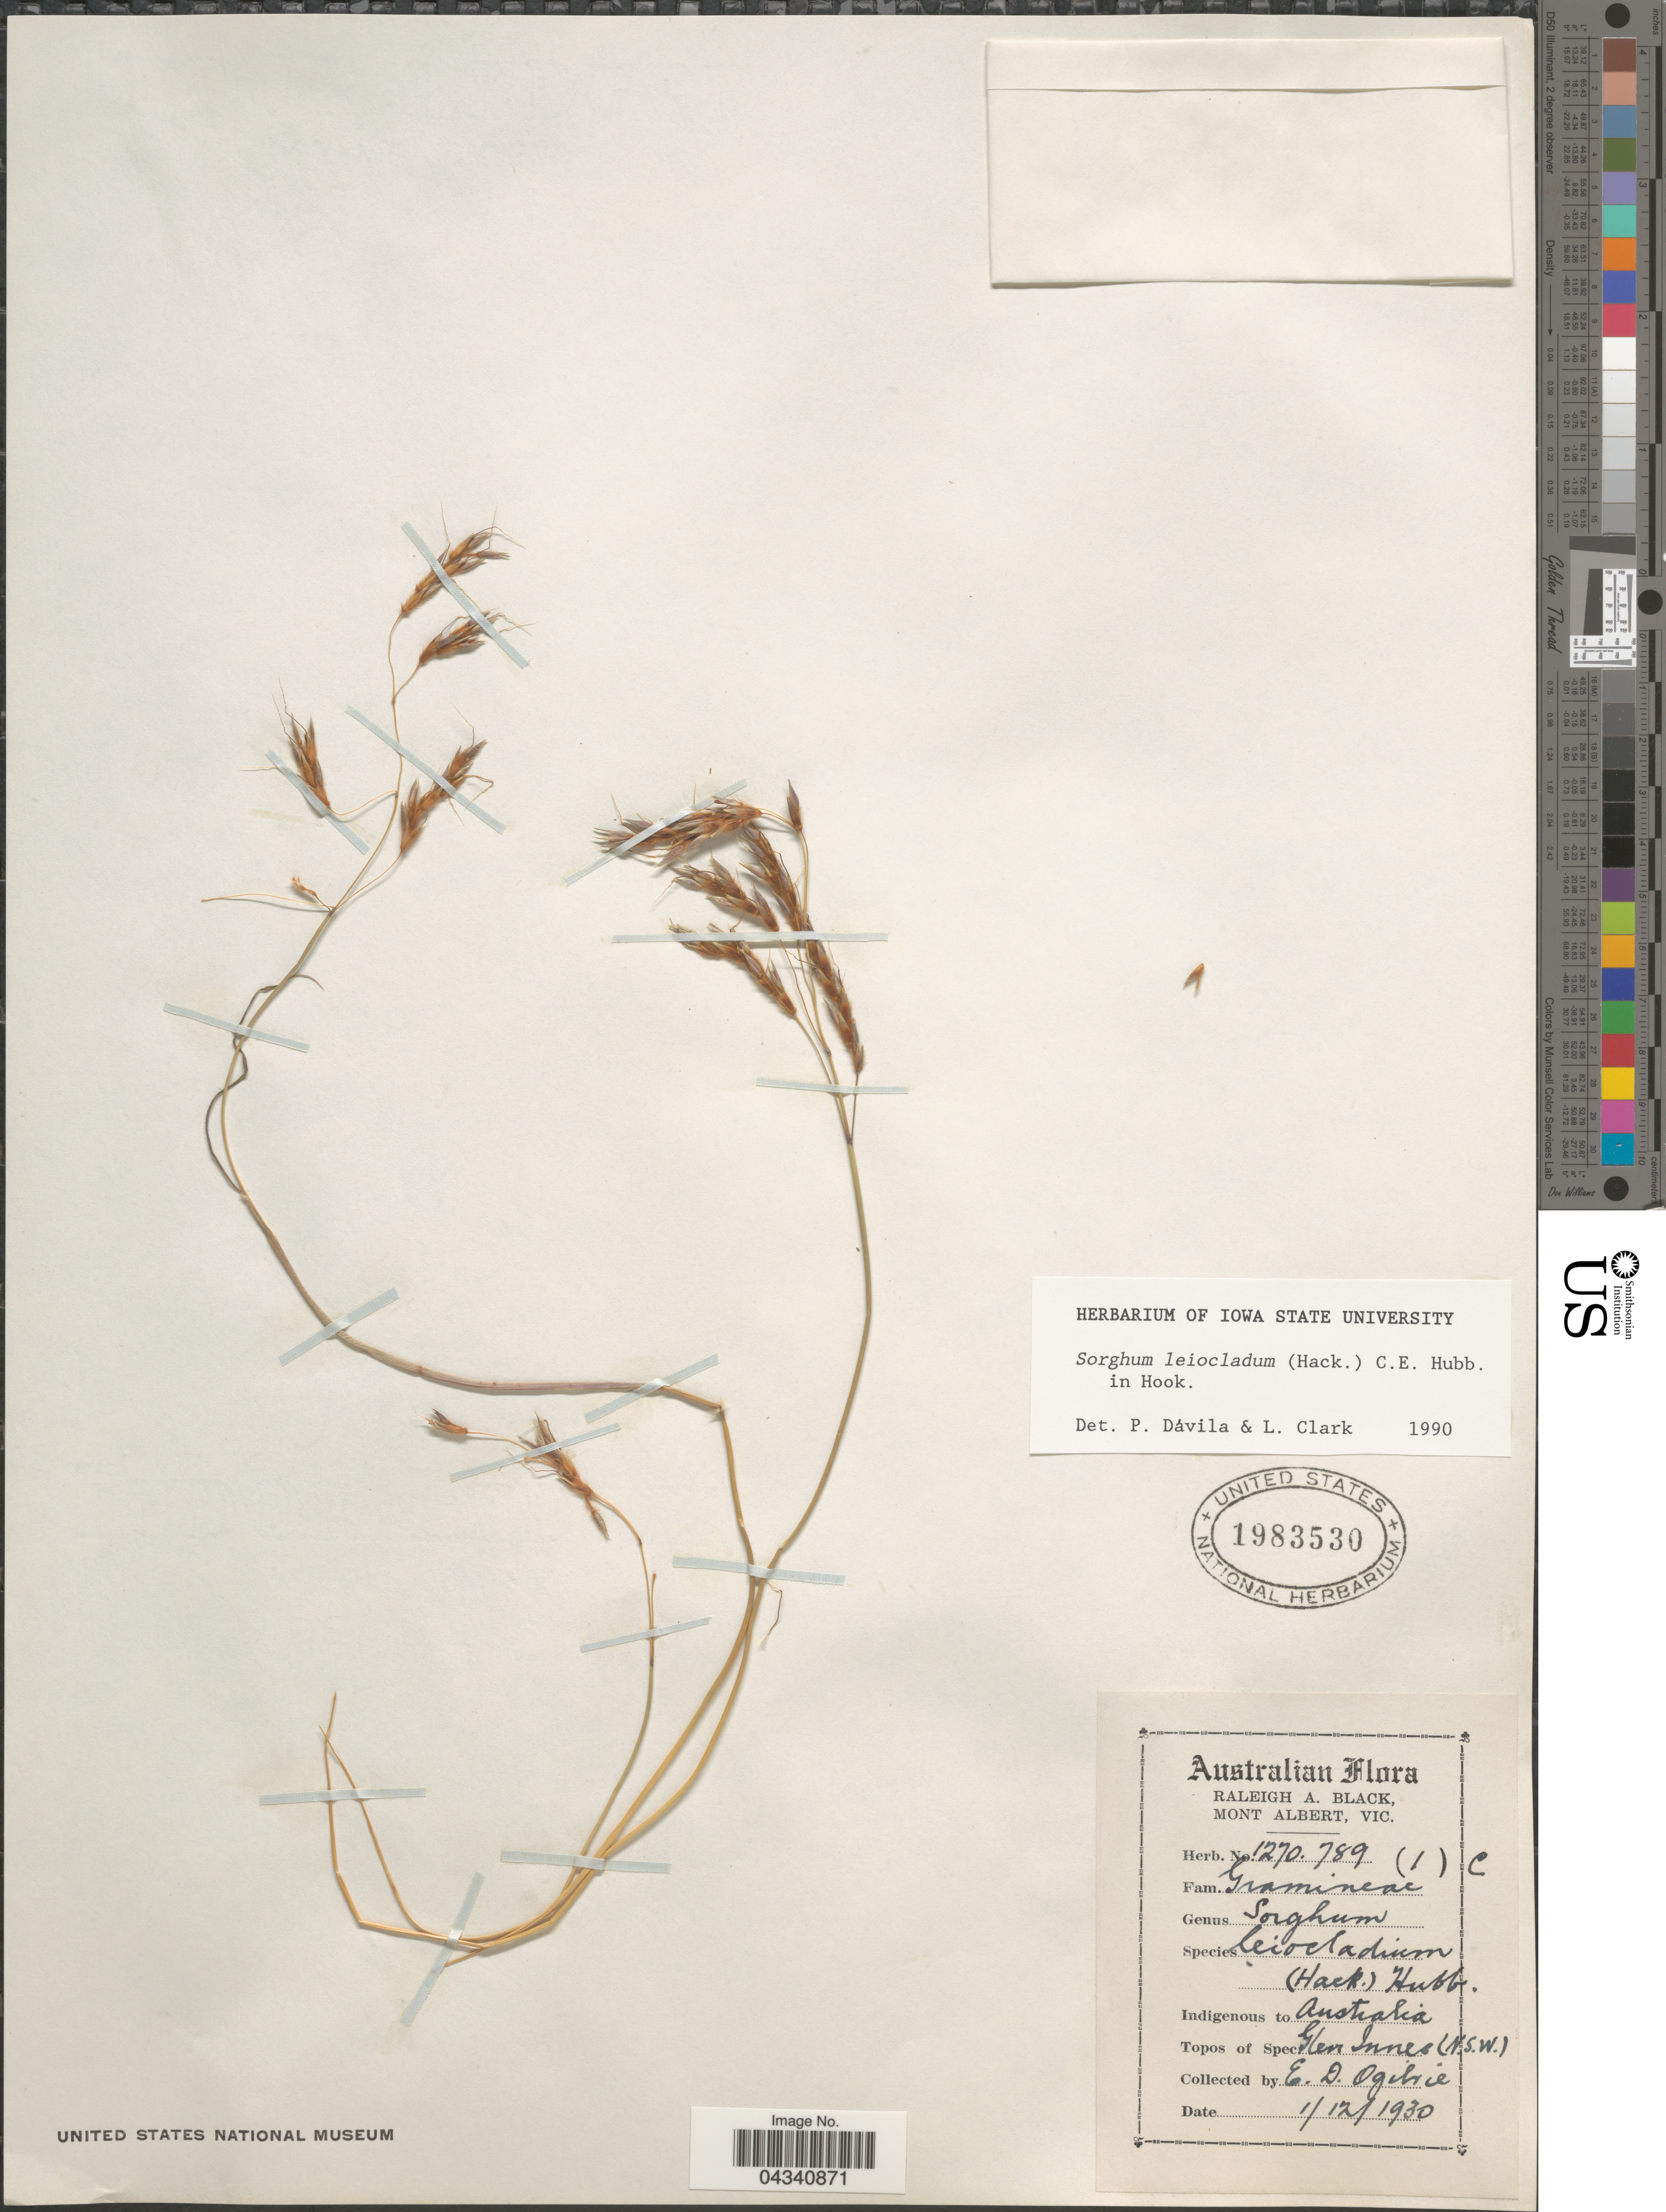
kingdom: Plantae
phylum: Tracheophyta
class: Liliopsida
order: Poales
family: Poaceae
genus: Sorghum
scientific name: Sorghum leiocladum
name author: (J. Hack.) C.E. Hubb.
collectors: E. Ogilvie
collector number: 1270.789(1)C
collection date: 1930-12-01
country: Australia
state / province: New South Wales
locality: Glen Innes.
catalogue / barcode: US 1983530